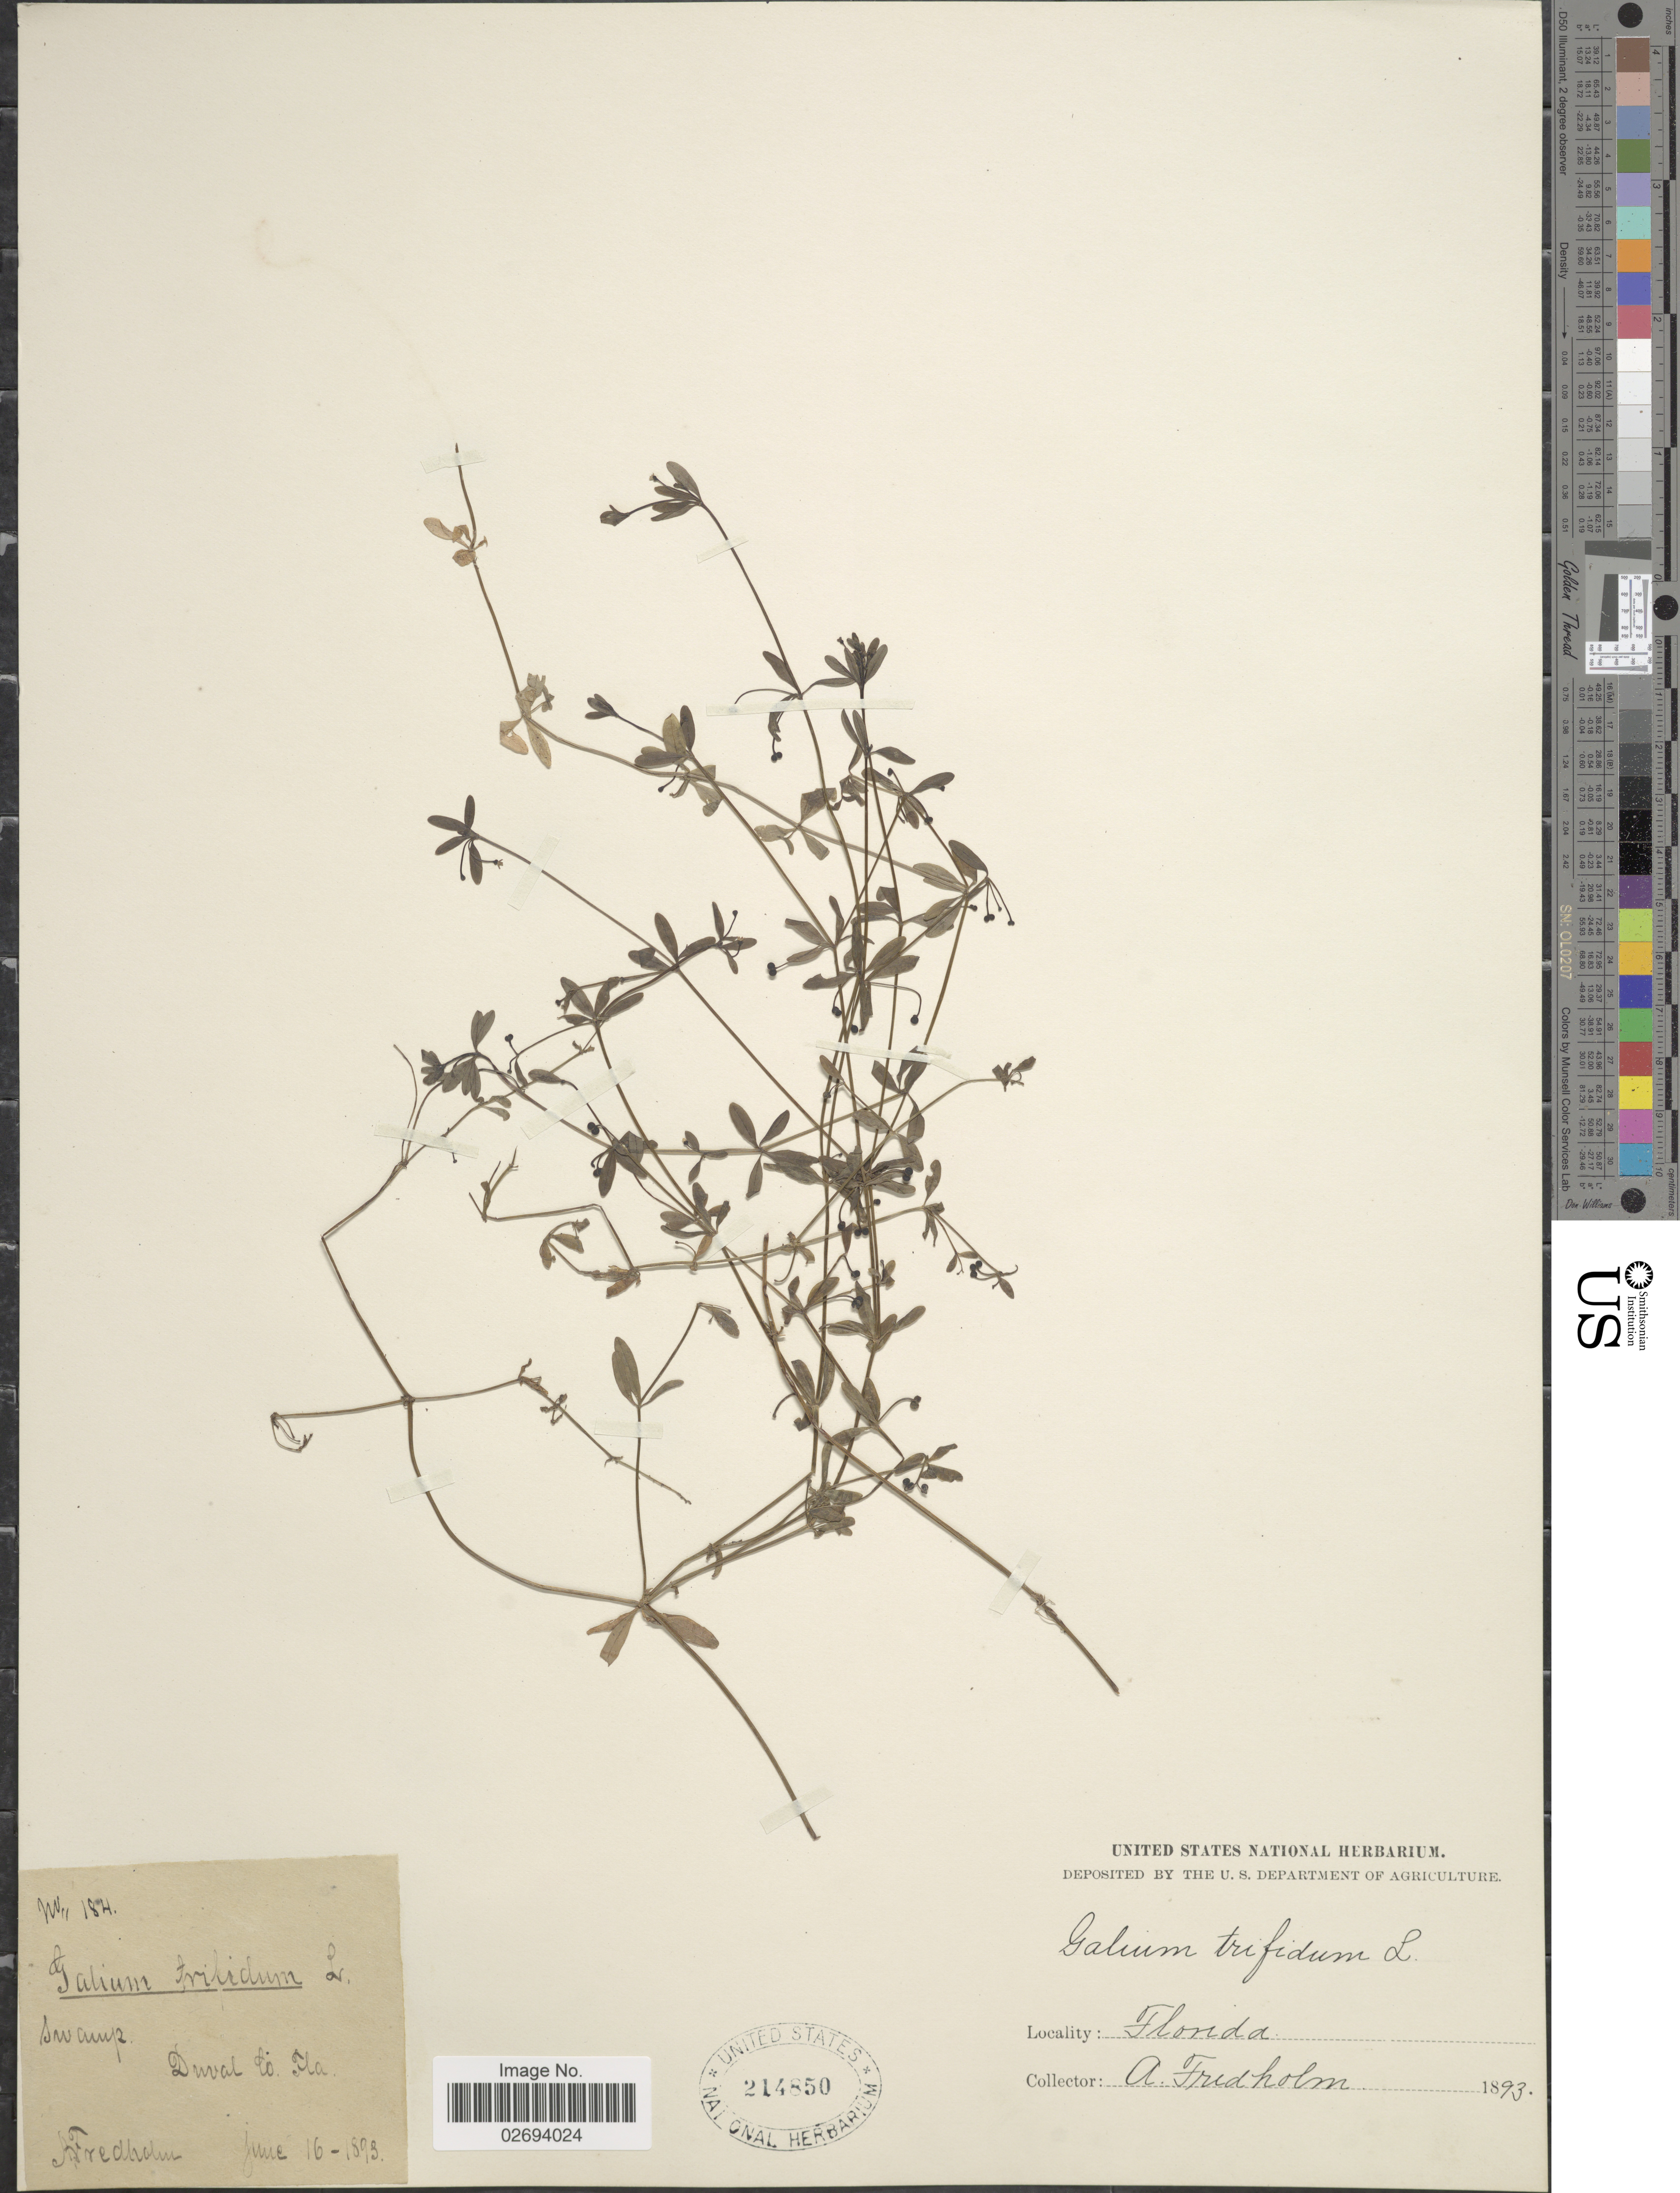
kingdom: Plantae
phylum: Tracheophyta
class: Magnoliopsida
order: Gentianales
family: Rubiaceae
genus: Galium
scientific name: Galium trifidum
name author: L.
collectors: A. Fredholm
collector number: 184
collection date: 1893-06-16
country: United States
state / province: Florida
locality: Duval Co.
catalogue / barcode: US 214850